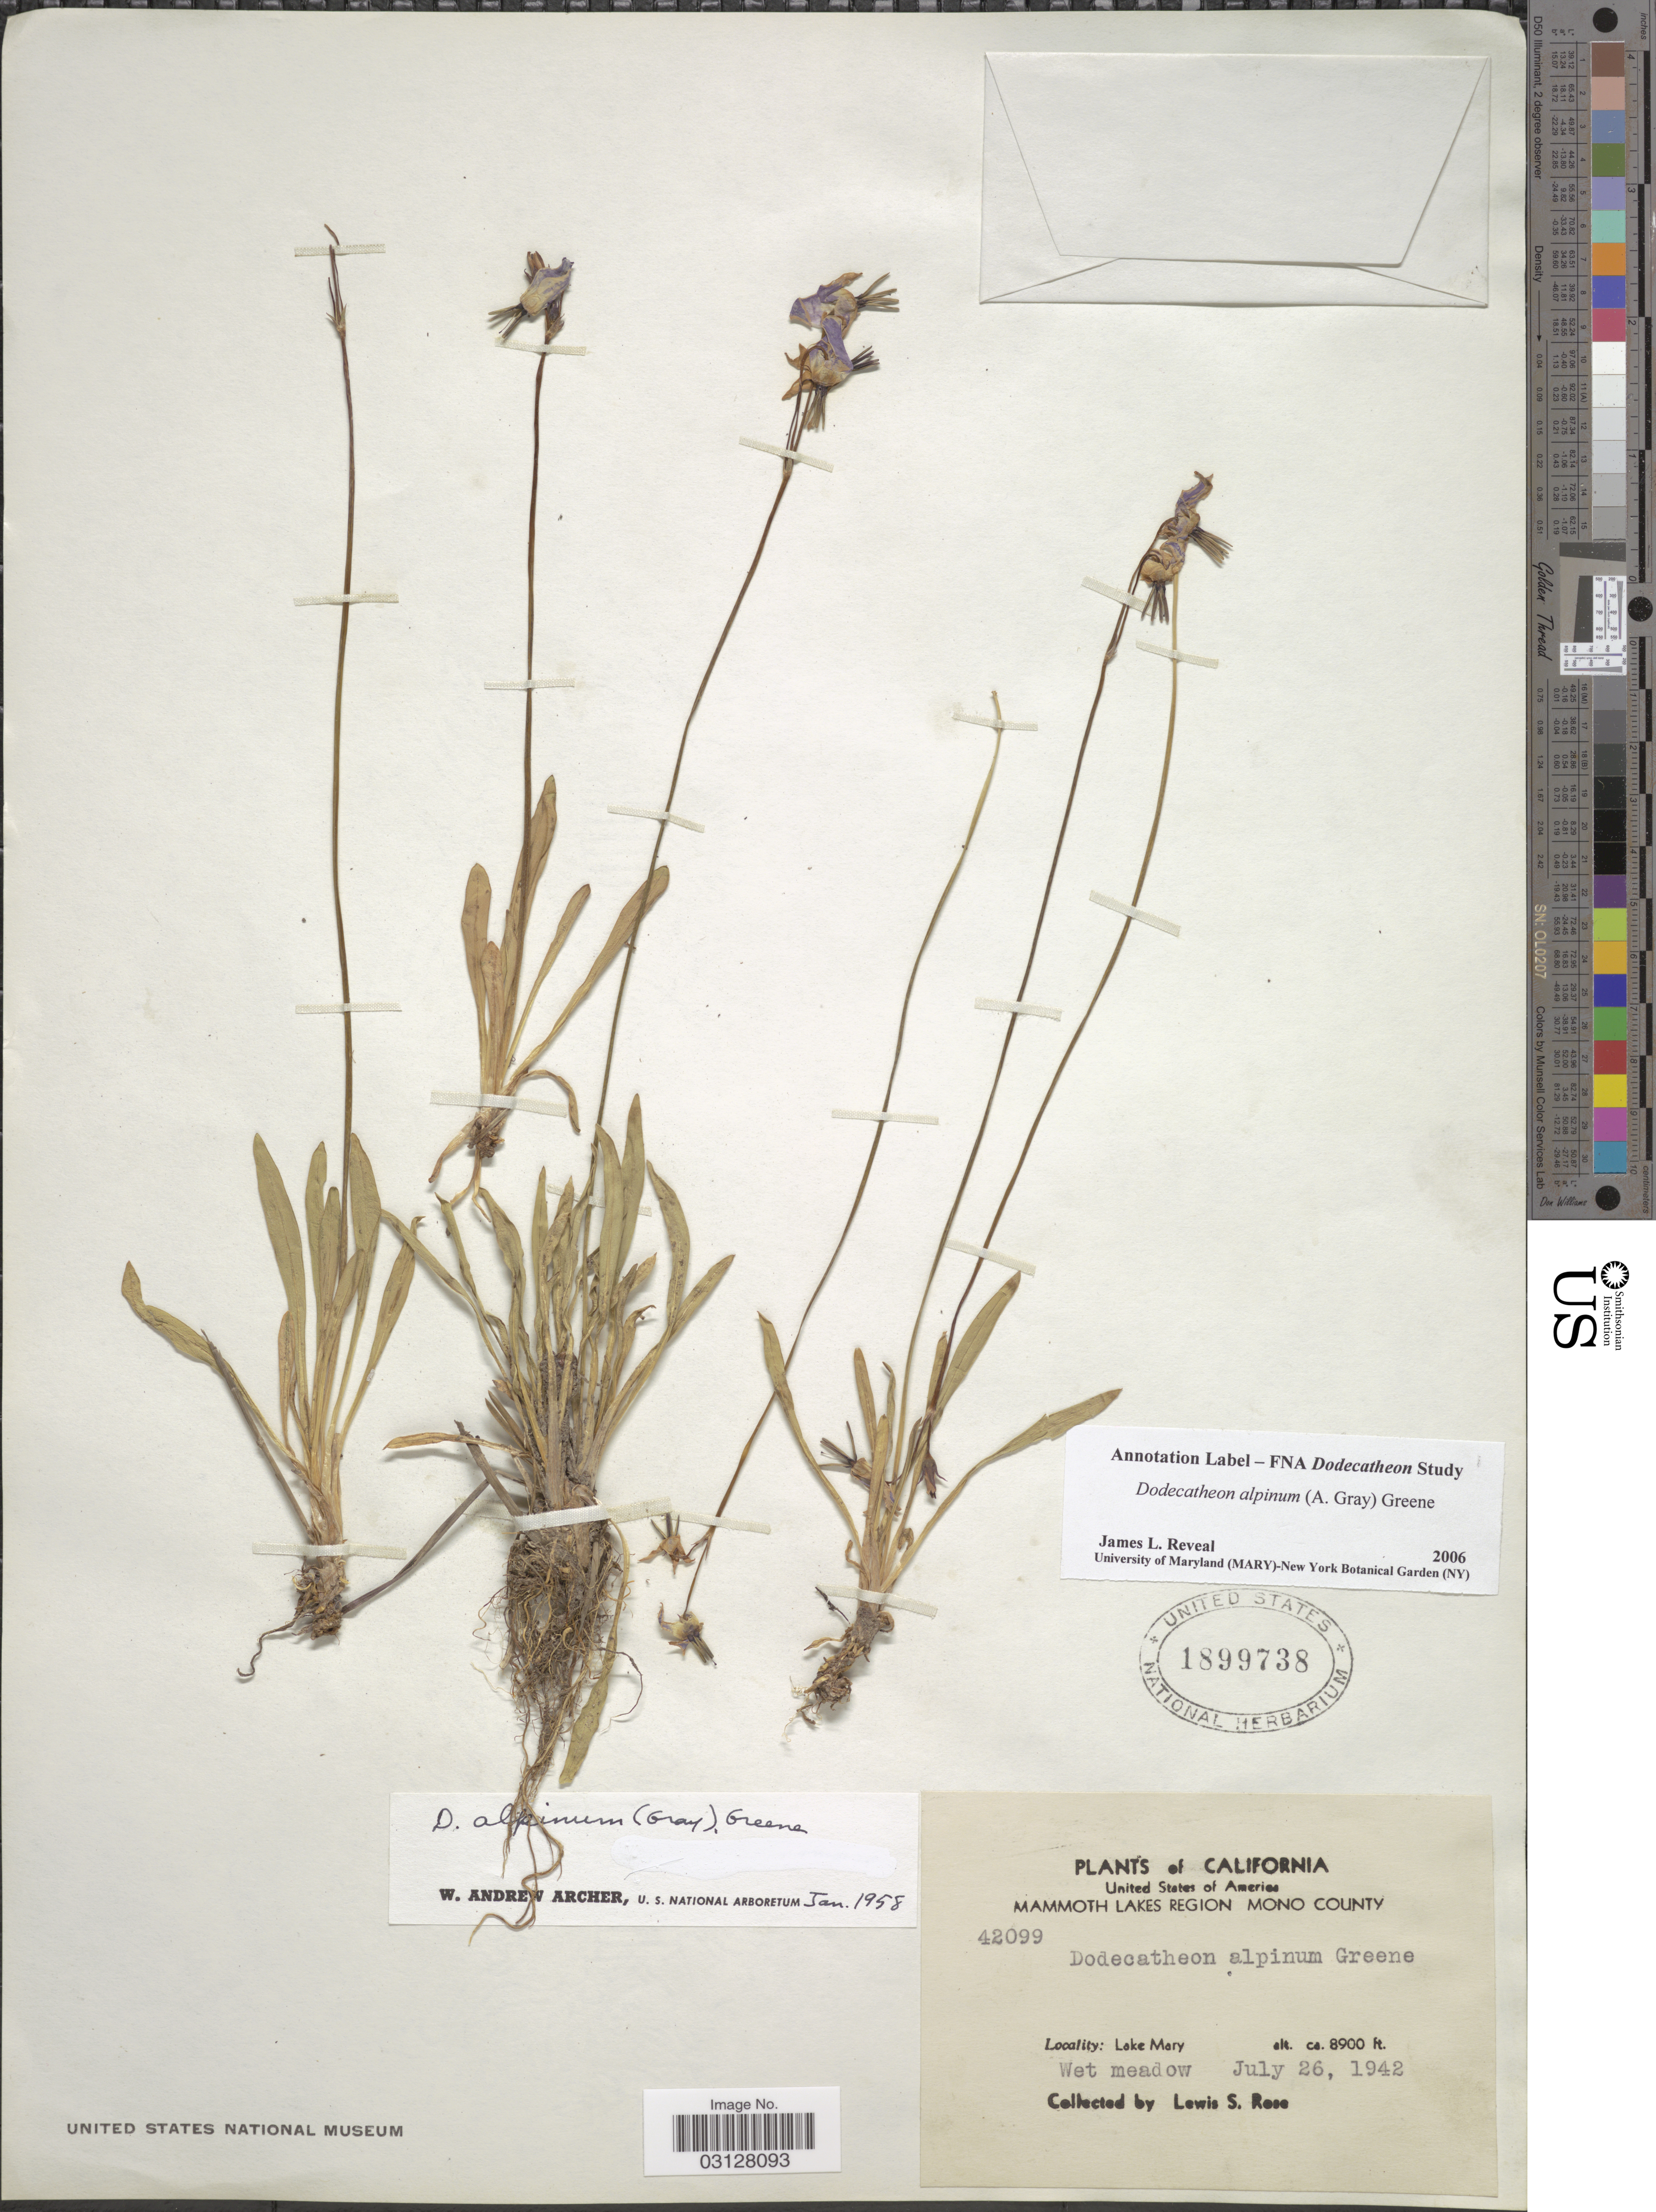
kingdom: Plantae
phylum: Tracheophyta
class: Magnoliopsida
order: Ericales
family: Primulaceae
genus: Dodecatheon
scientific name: Dodecatheon alpinum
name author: (A. Gray) Greene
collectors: L. S. Rose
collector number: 42099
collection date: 1942-07-26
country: United States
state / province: California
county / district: Mono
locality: Mammoth Lakes Region Mono County. Lake Mary.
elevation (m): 2713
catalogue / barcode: US 1899738